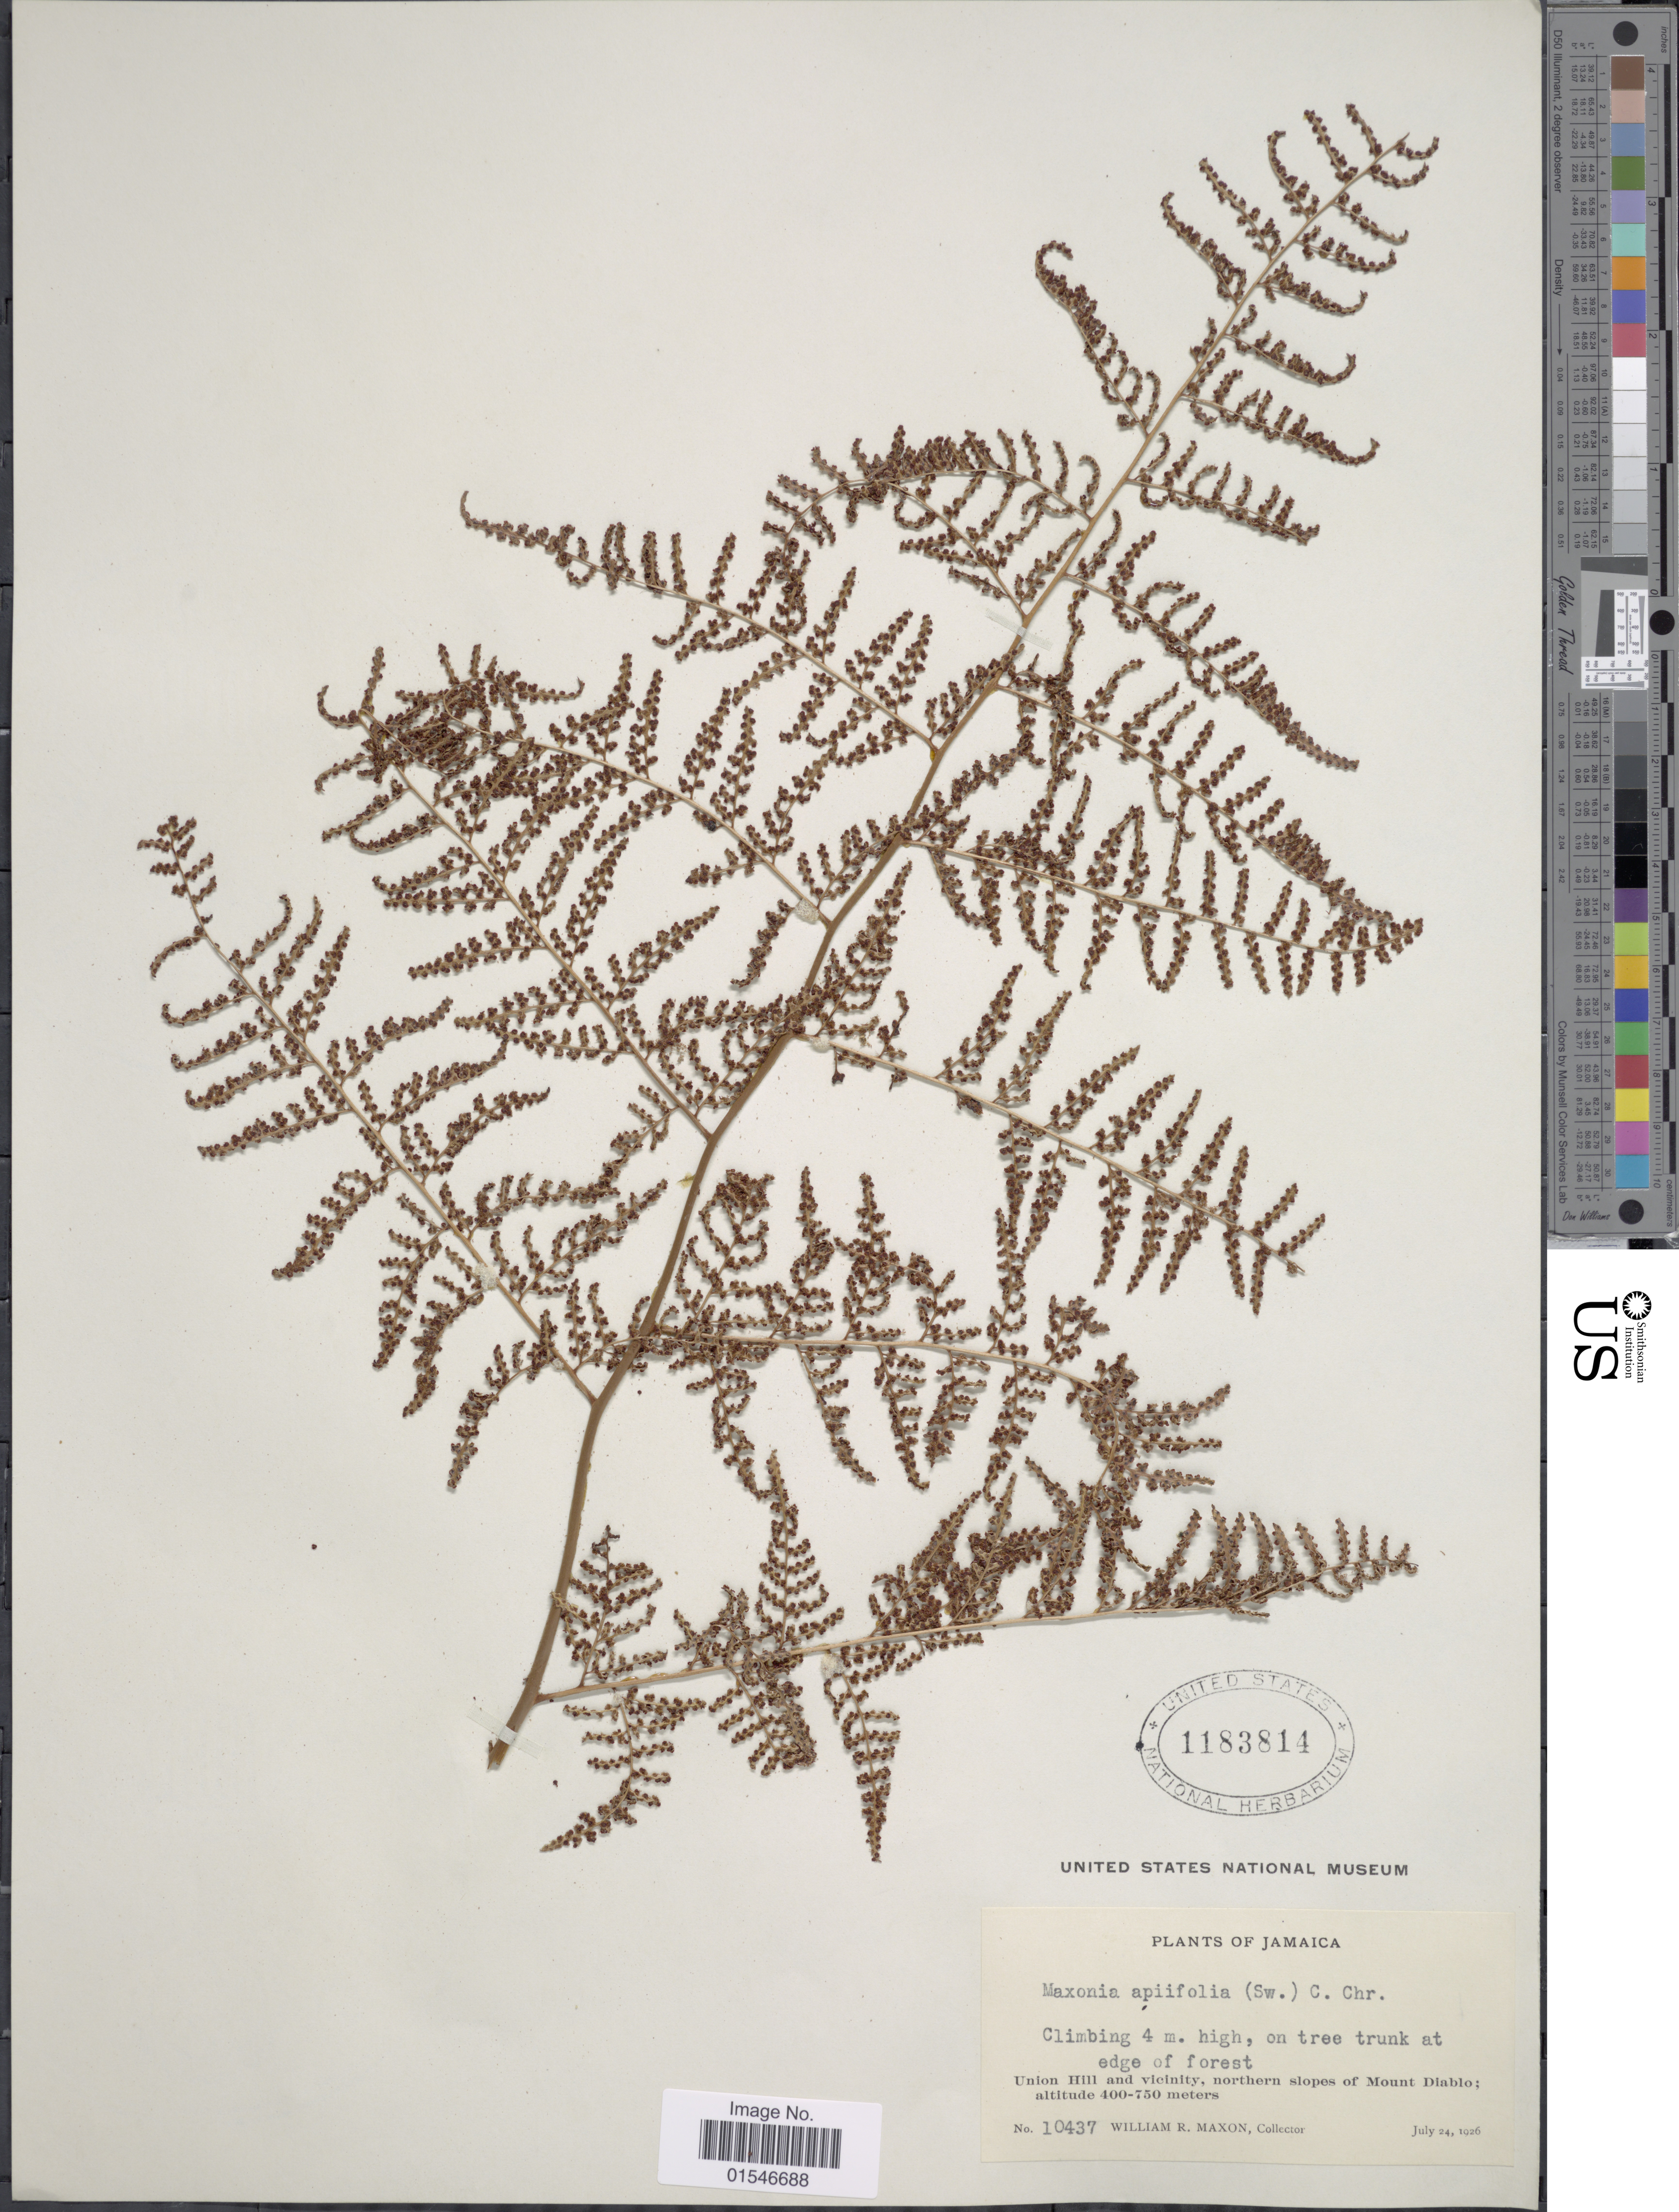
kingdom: Plantae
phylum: Tracheophyta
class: Polypodiopsida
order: Polypodiales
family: Dryopteridaceae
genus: Maxonia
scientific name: Maxonia apiifolia var. apiifolia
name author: (Sw.) C. Chr.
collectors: W. R. Maxon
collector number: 10437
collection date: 1926-07-27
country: Jamaica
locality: Union Hill and vicinity, northern slopes of Mount Diabolo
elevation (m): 400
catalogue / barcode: US 1183814